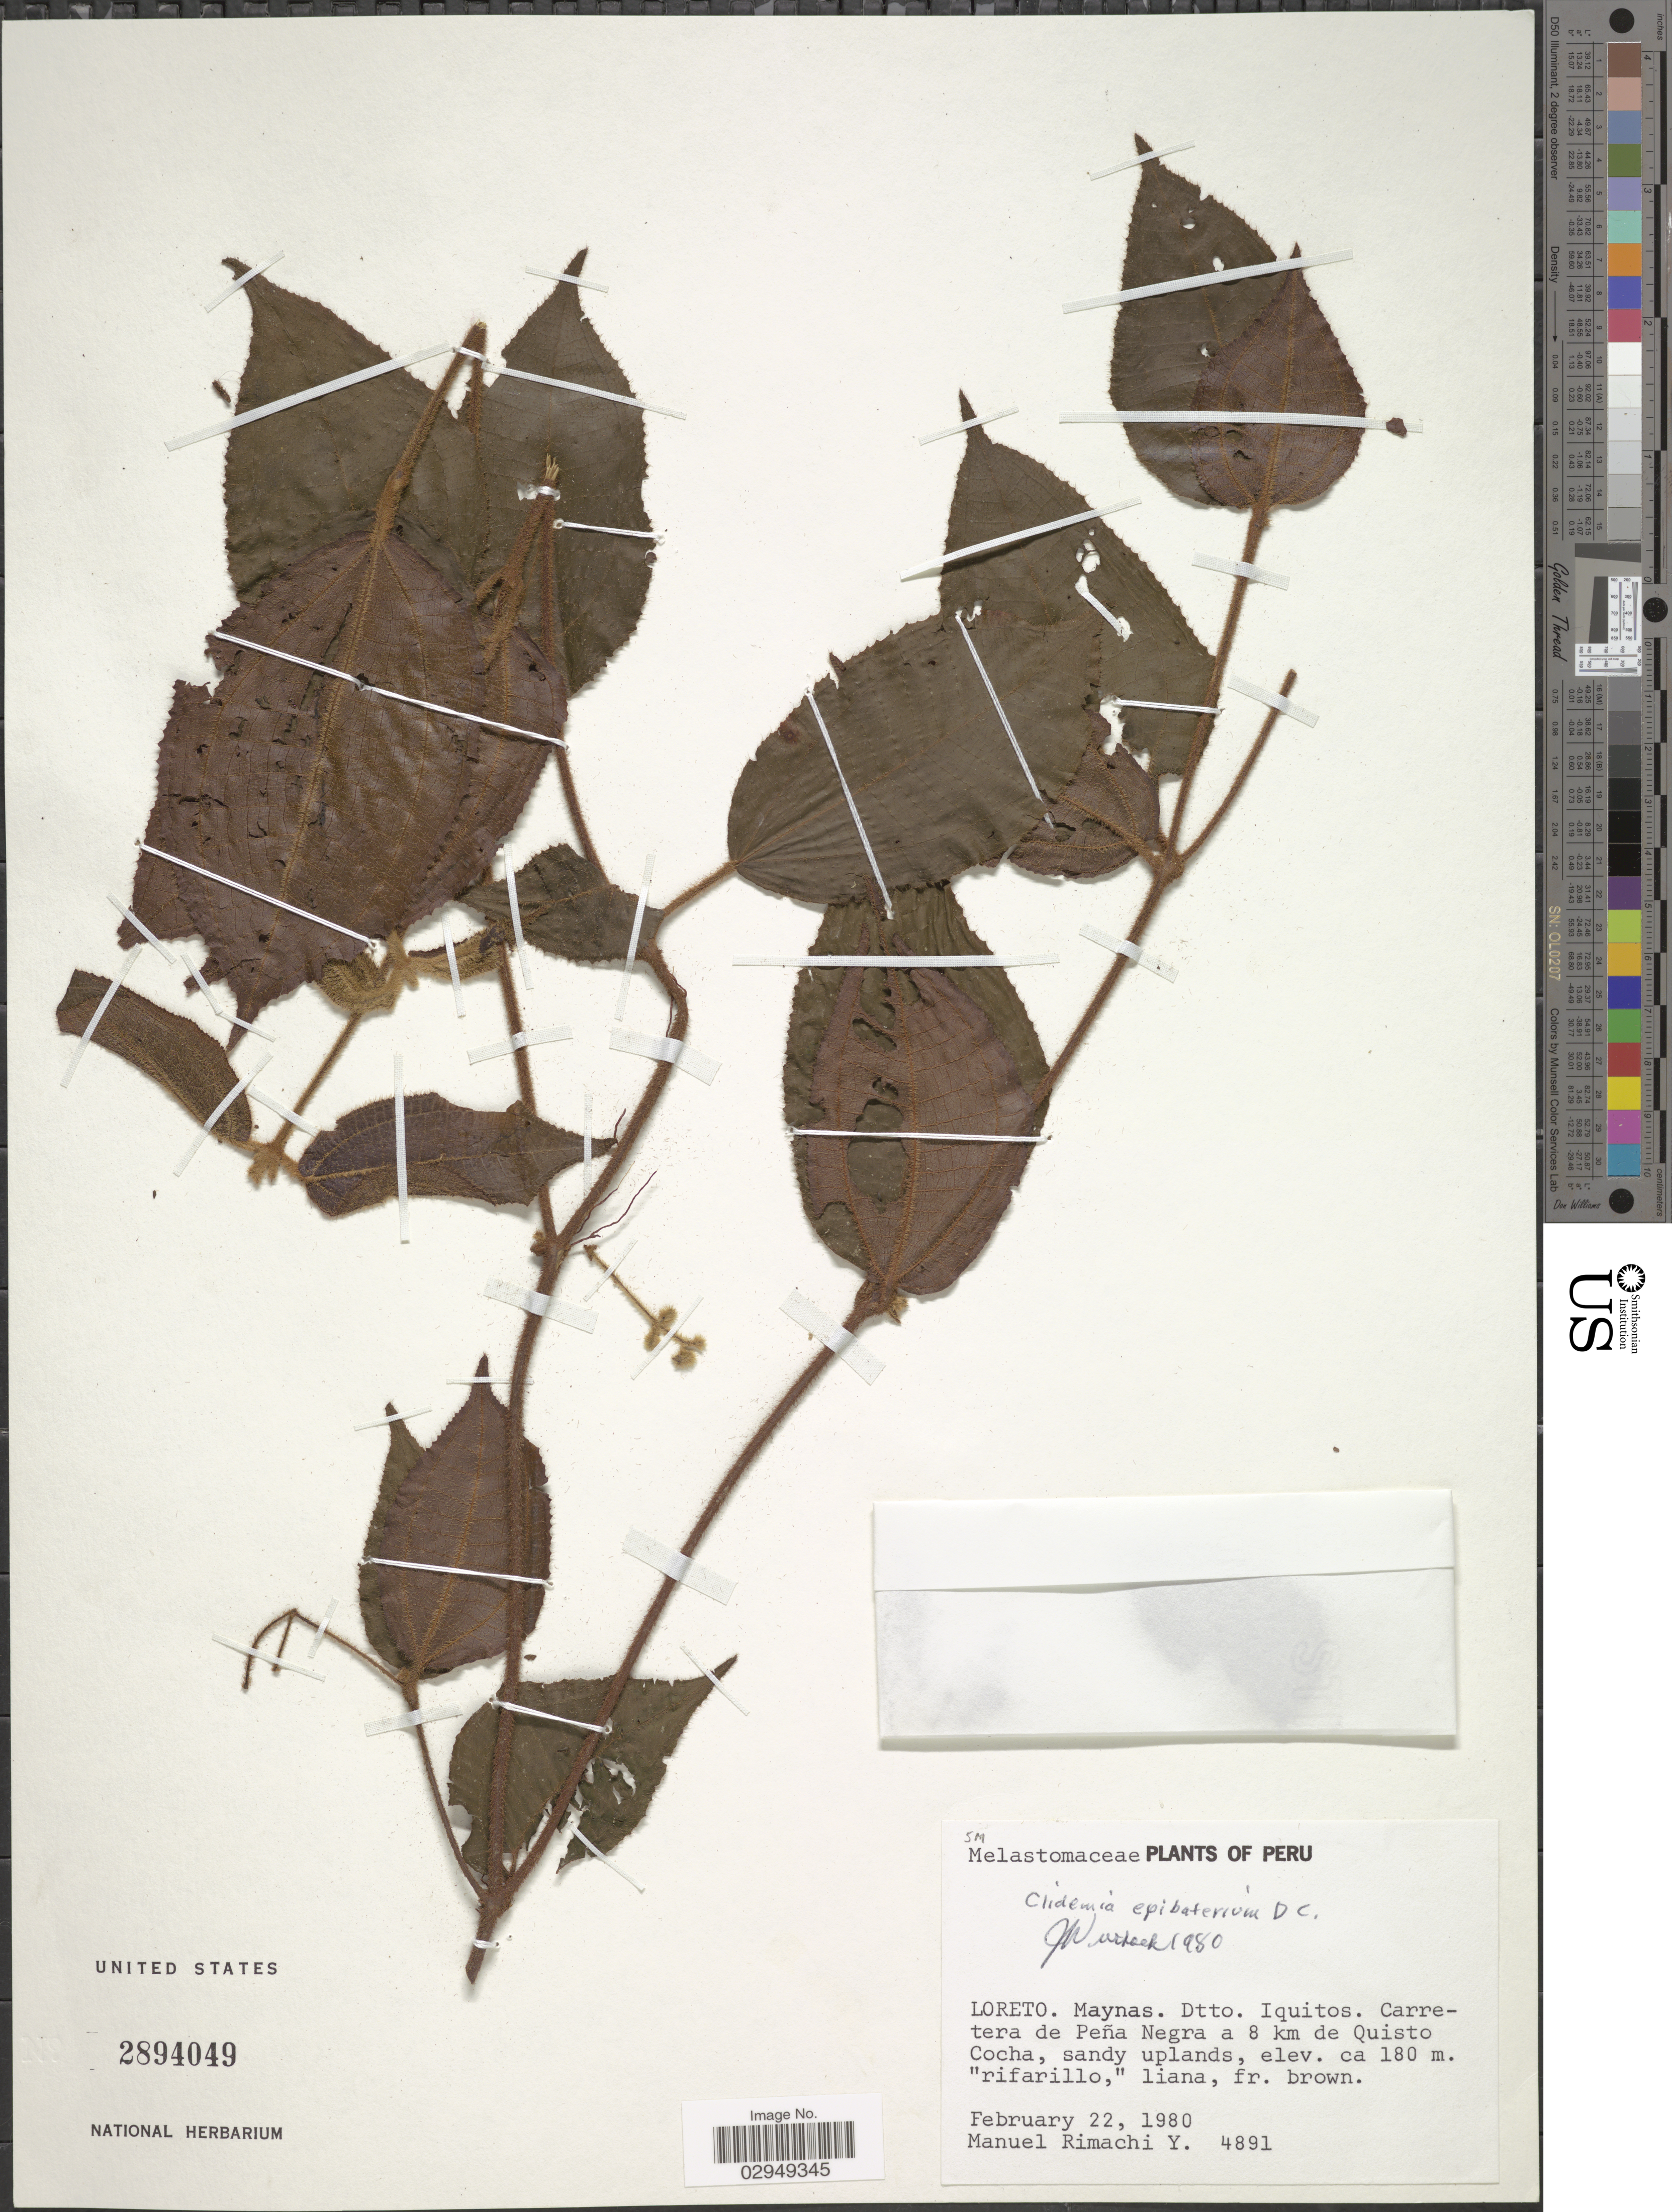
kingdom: Plantae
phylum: Tracheophyta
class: Magnoliopsida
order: Myrtales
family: Melastomataceae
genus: Clidemia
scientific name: Clidemia epibaterium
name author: DC.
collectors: M. Rimachi Y.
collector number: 4891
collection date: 1980-02-22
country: Peru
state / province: Loreto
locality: Loreto. Maynas. Dtto. Iquitos. Carretera de Peña Negra a 8 km de Quisto Cocha.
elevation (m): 180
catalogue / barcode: US 2894049